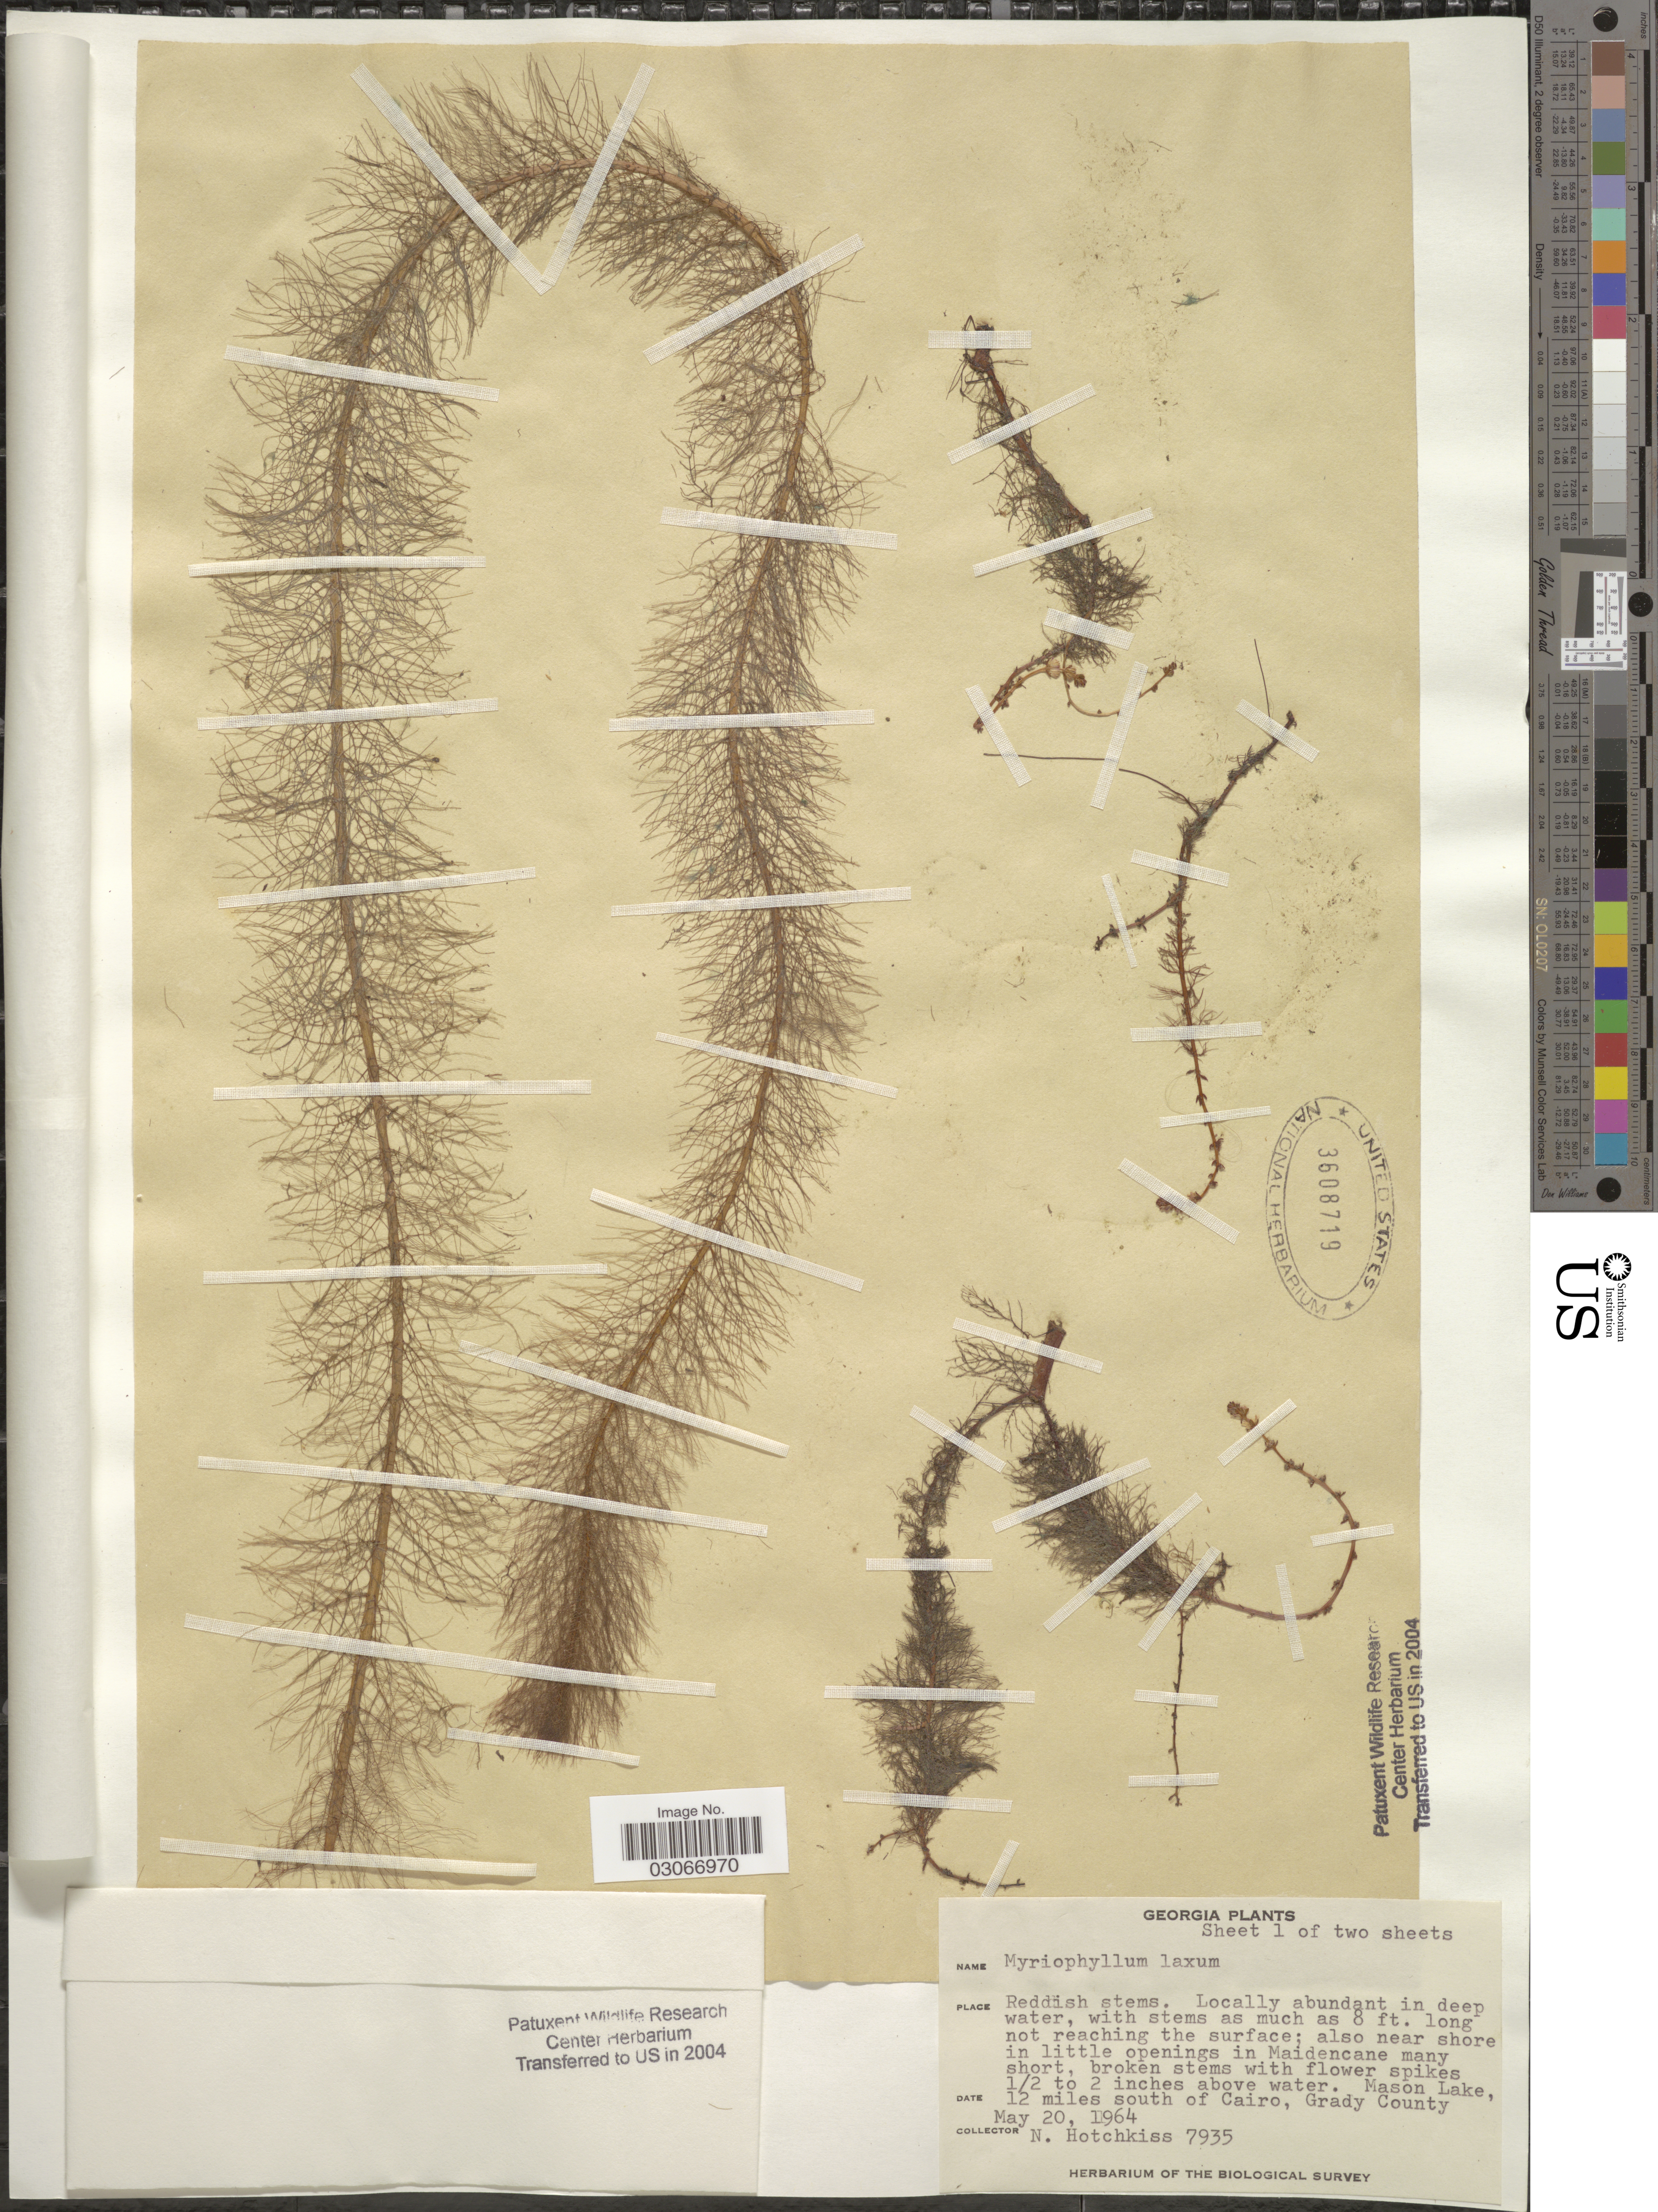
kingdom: Plantae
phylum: Tracheophyta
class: Magnoliopsida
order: Saxifragales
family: Haloragaceae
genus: Myriophyllum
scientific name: Myriophyllum laxum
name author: Shuttlw. ex Chapm.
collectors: N. Hotchkiss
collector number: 7935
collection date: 1964-05-20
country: United States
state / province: Georgia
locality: Mason Lake, 12 miles south of Cairo, Grady County.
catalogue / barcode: US 3608719